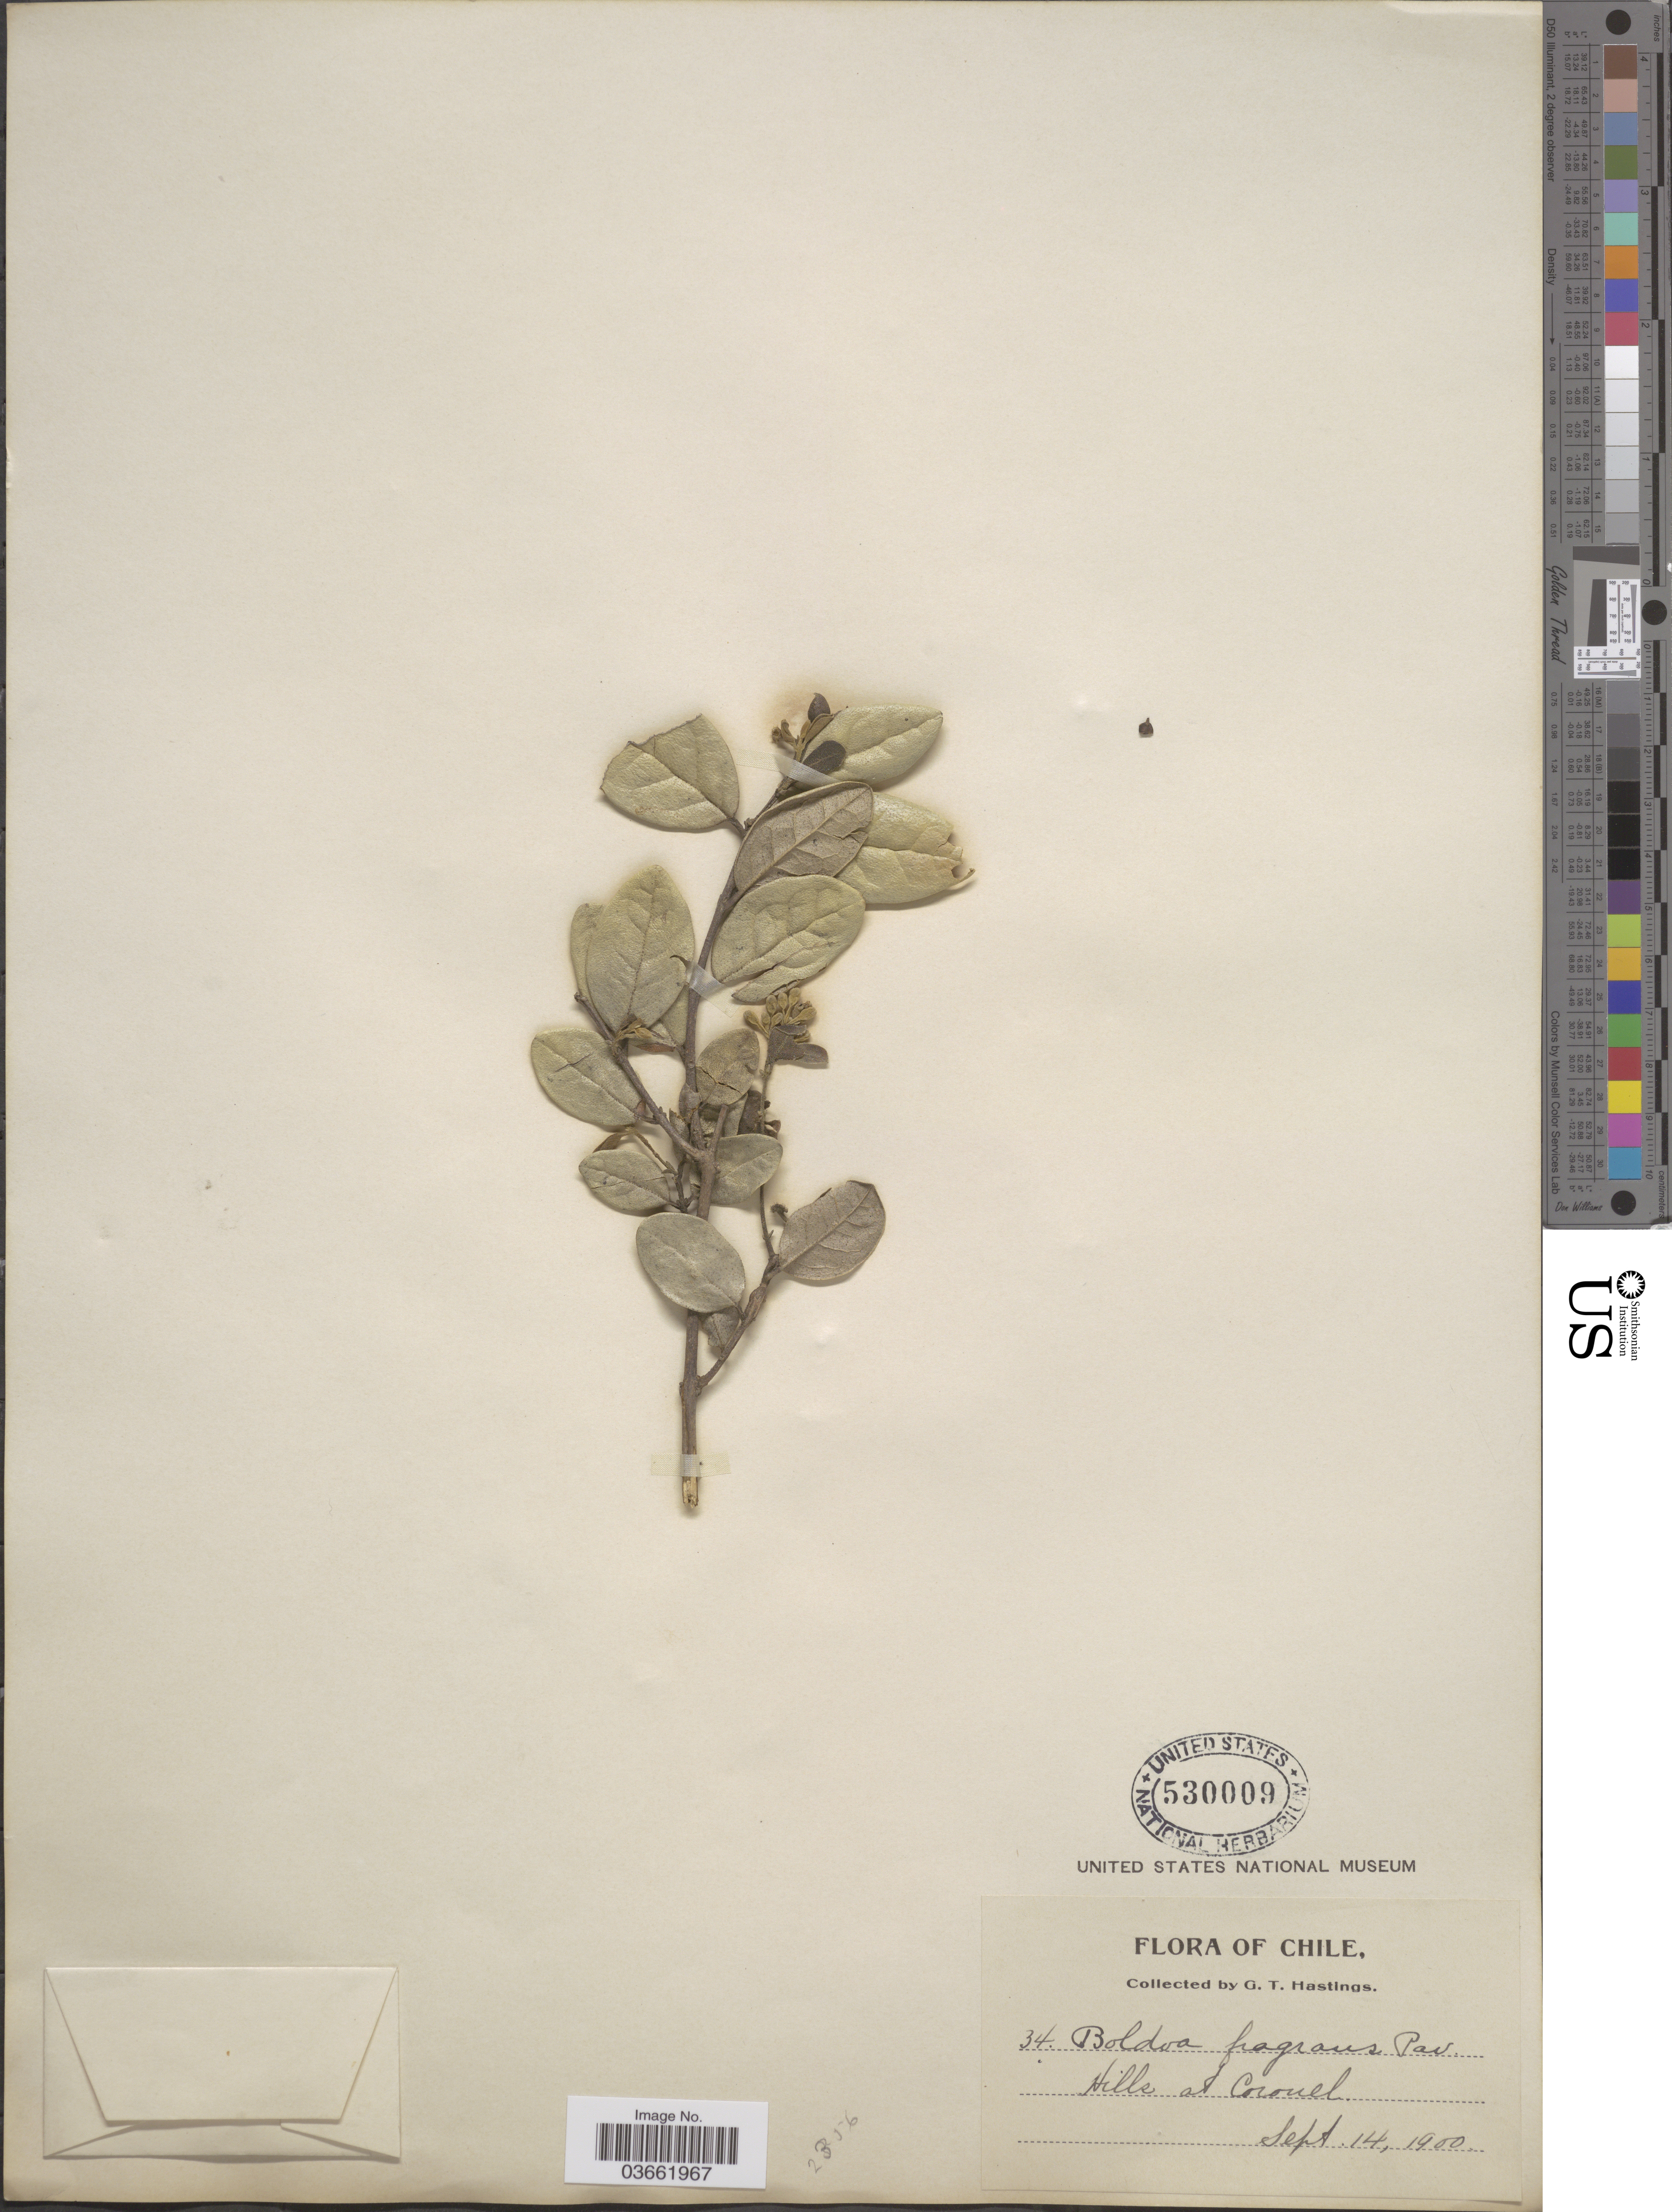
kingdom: Plantae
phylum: Tracheophyta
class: Magnoliopsida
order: Laurales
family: Monimiaceae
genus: Peumus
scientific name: Peumus boldus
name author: Molina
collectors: G. Hastings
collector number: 34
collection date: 1900-09-14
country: Chile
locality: Hills at Coronel.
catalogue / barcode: US 530009